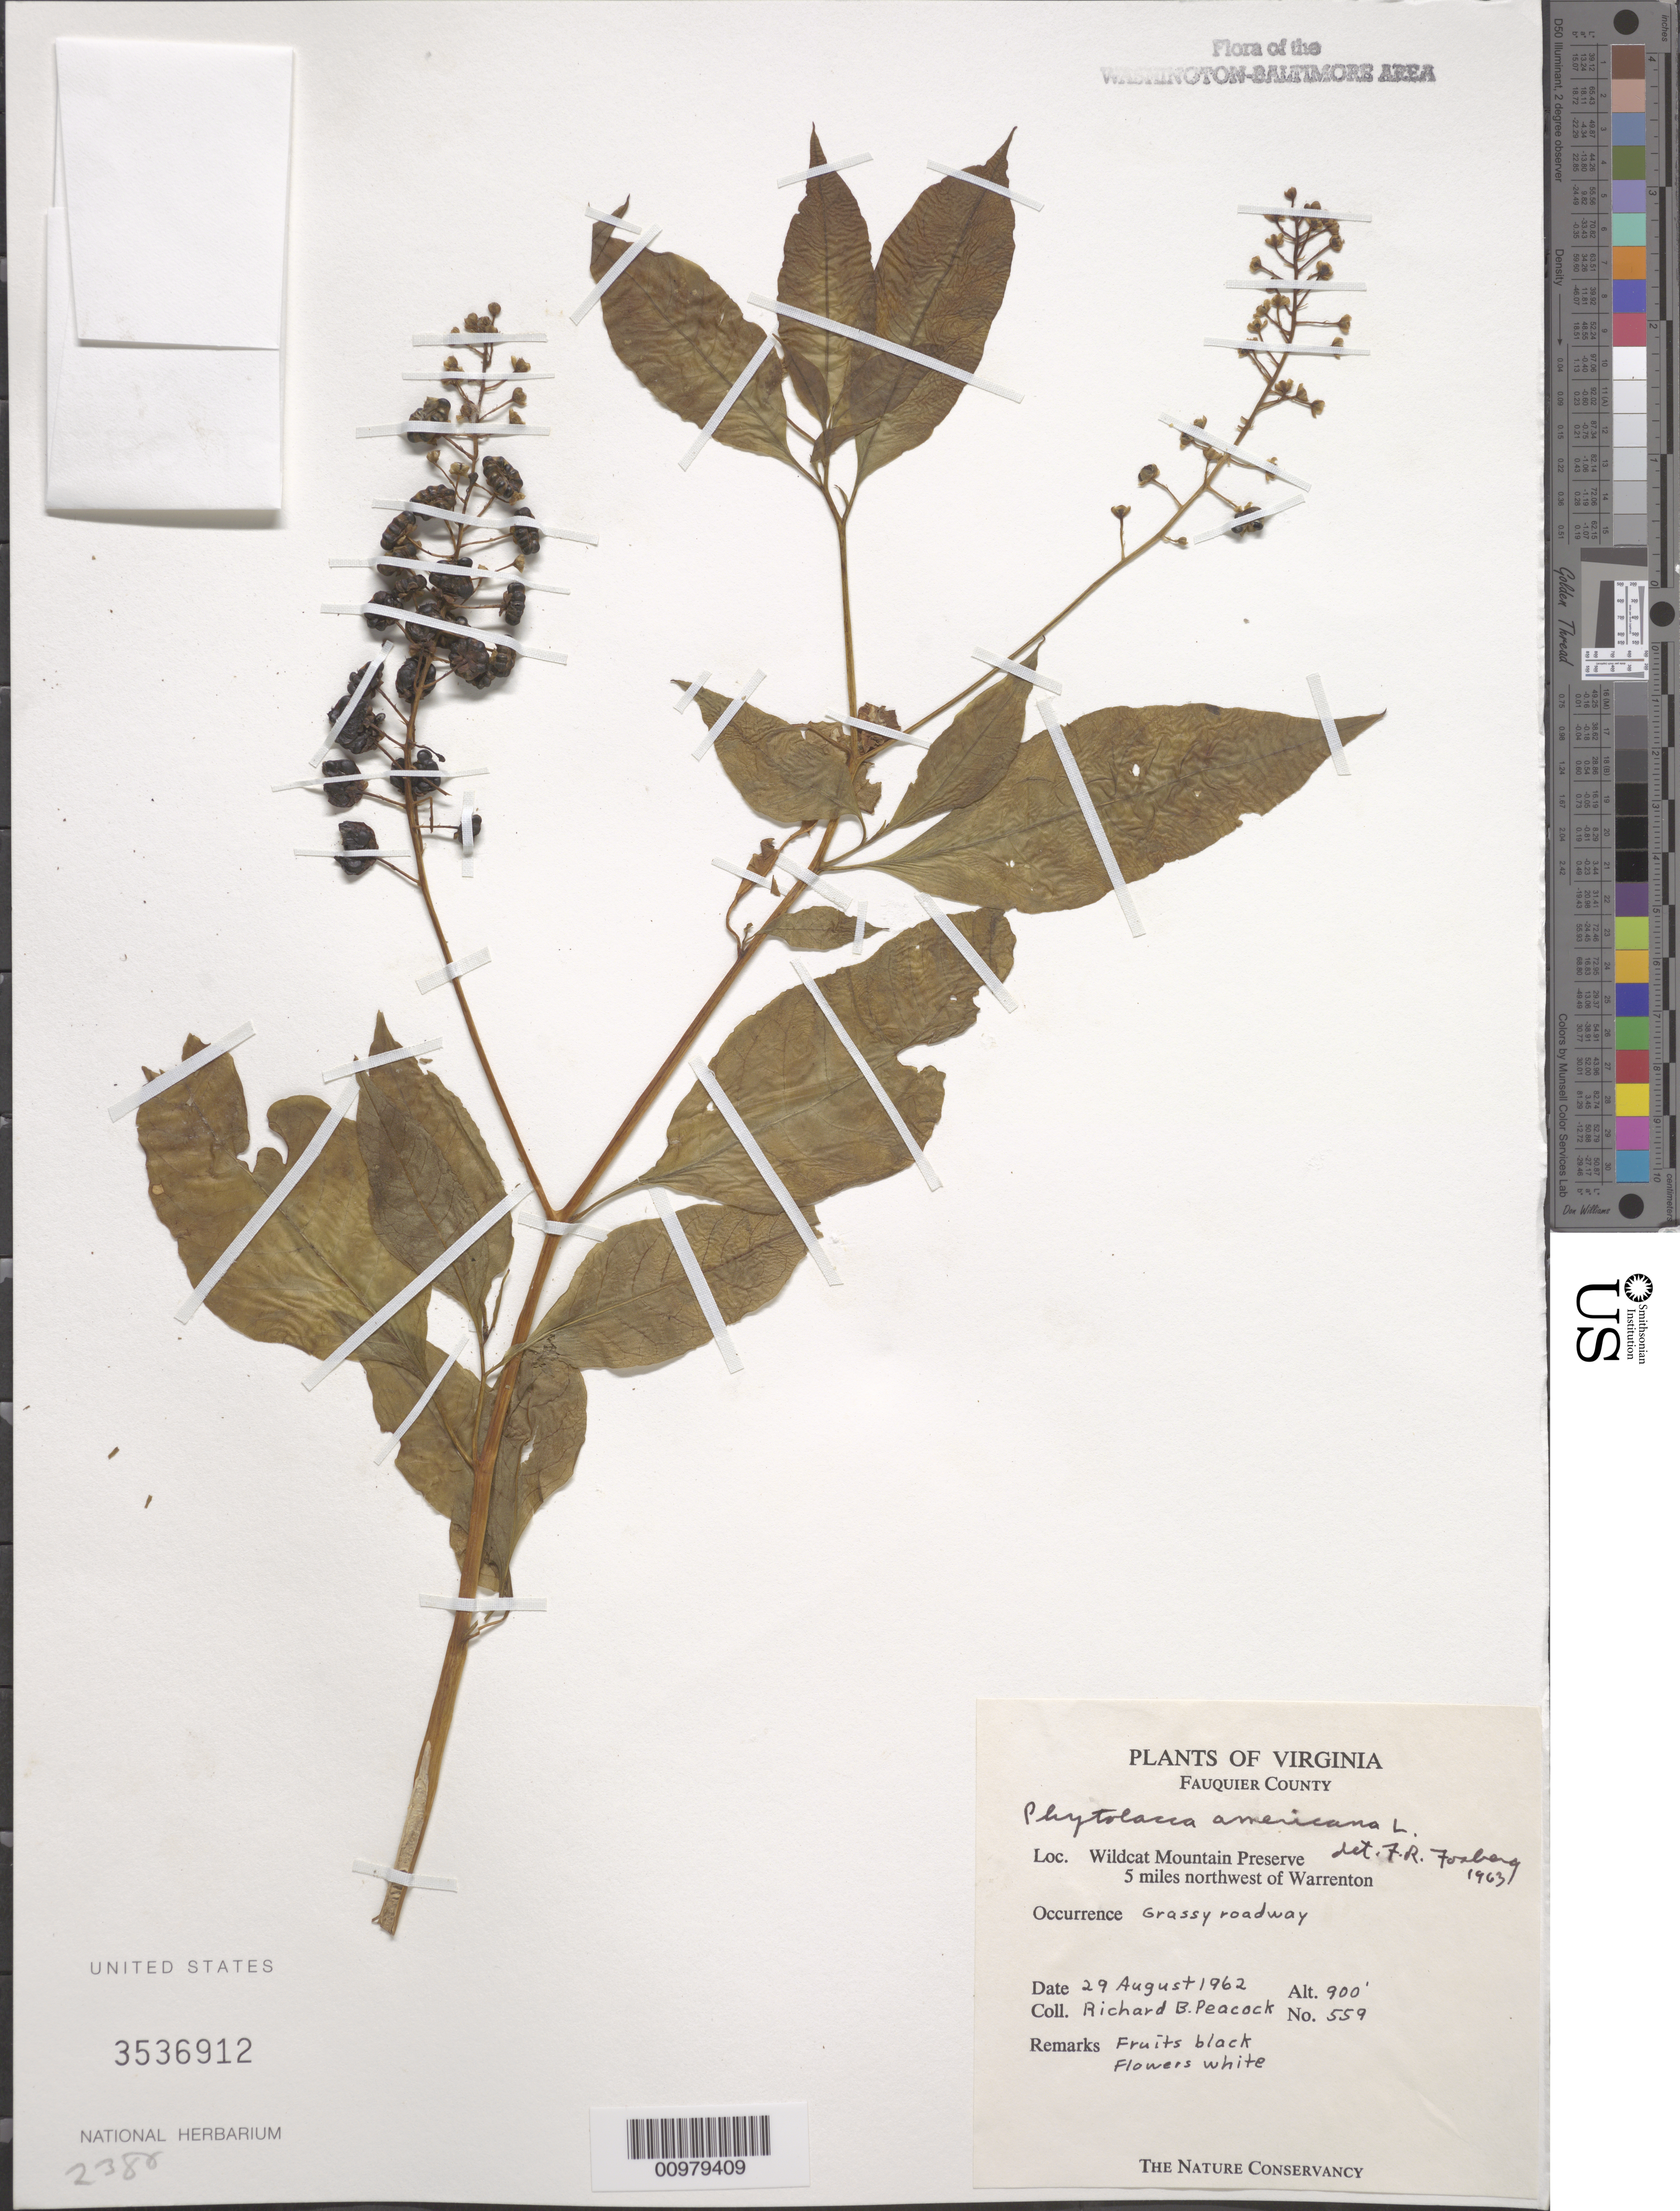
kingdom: Plantae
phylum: Tracheophyta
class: Magnoliopsida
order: Caryophyllales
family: Phytolaccaceae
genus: Phytolacca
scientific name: Phytolacca americana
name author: L.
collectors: R. Peacock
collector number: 559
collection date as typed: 29 Aug 1962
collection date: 1962-08-29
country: United States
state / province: Virginia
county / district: Fauquier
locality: Wildcat Mountain Preserve, 5 Mi NW of Warrenton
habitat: grassy roadway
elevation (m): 274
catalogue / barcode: US 3536912